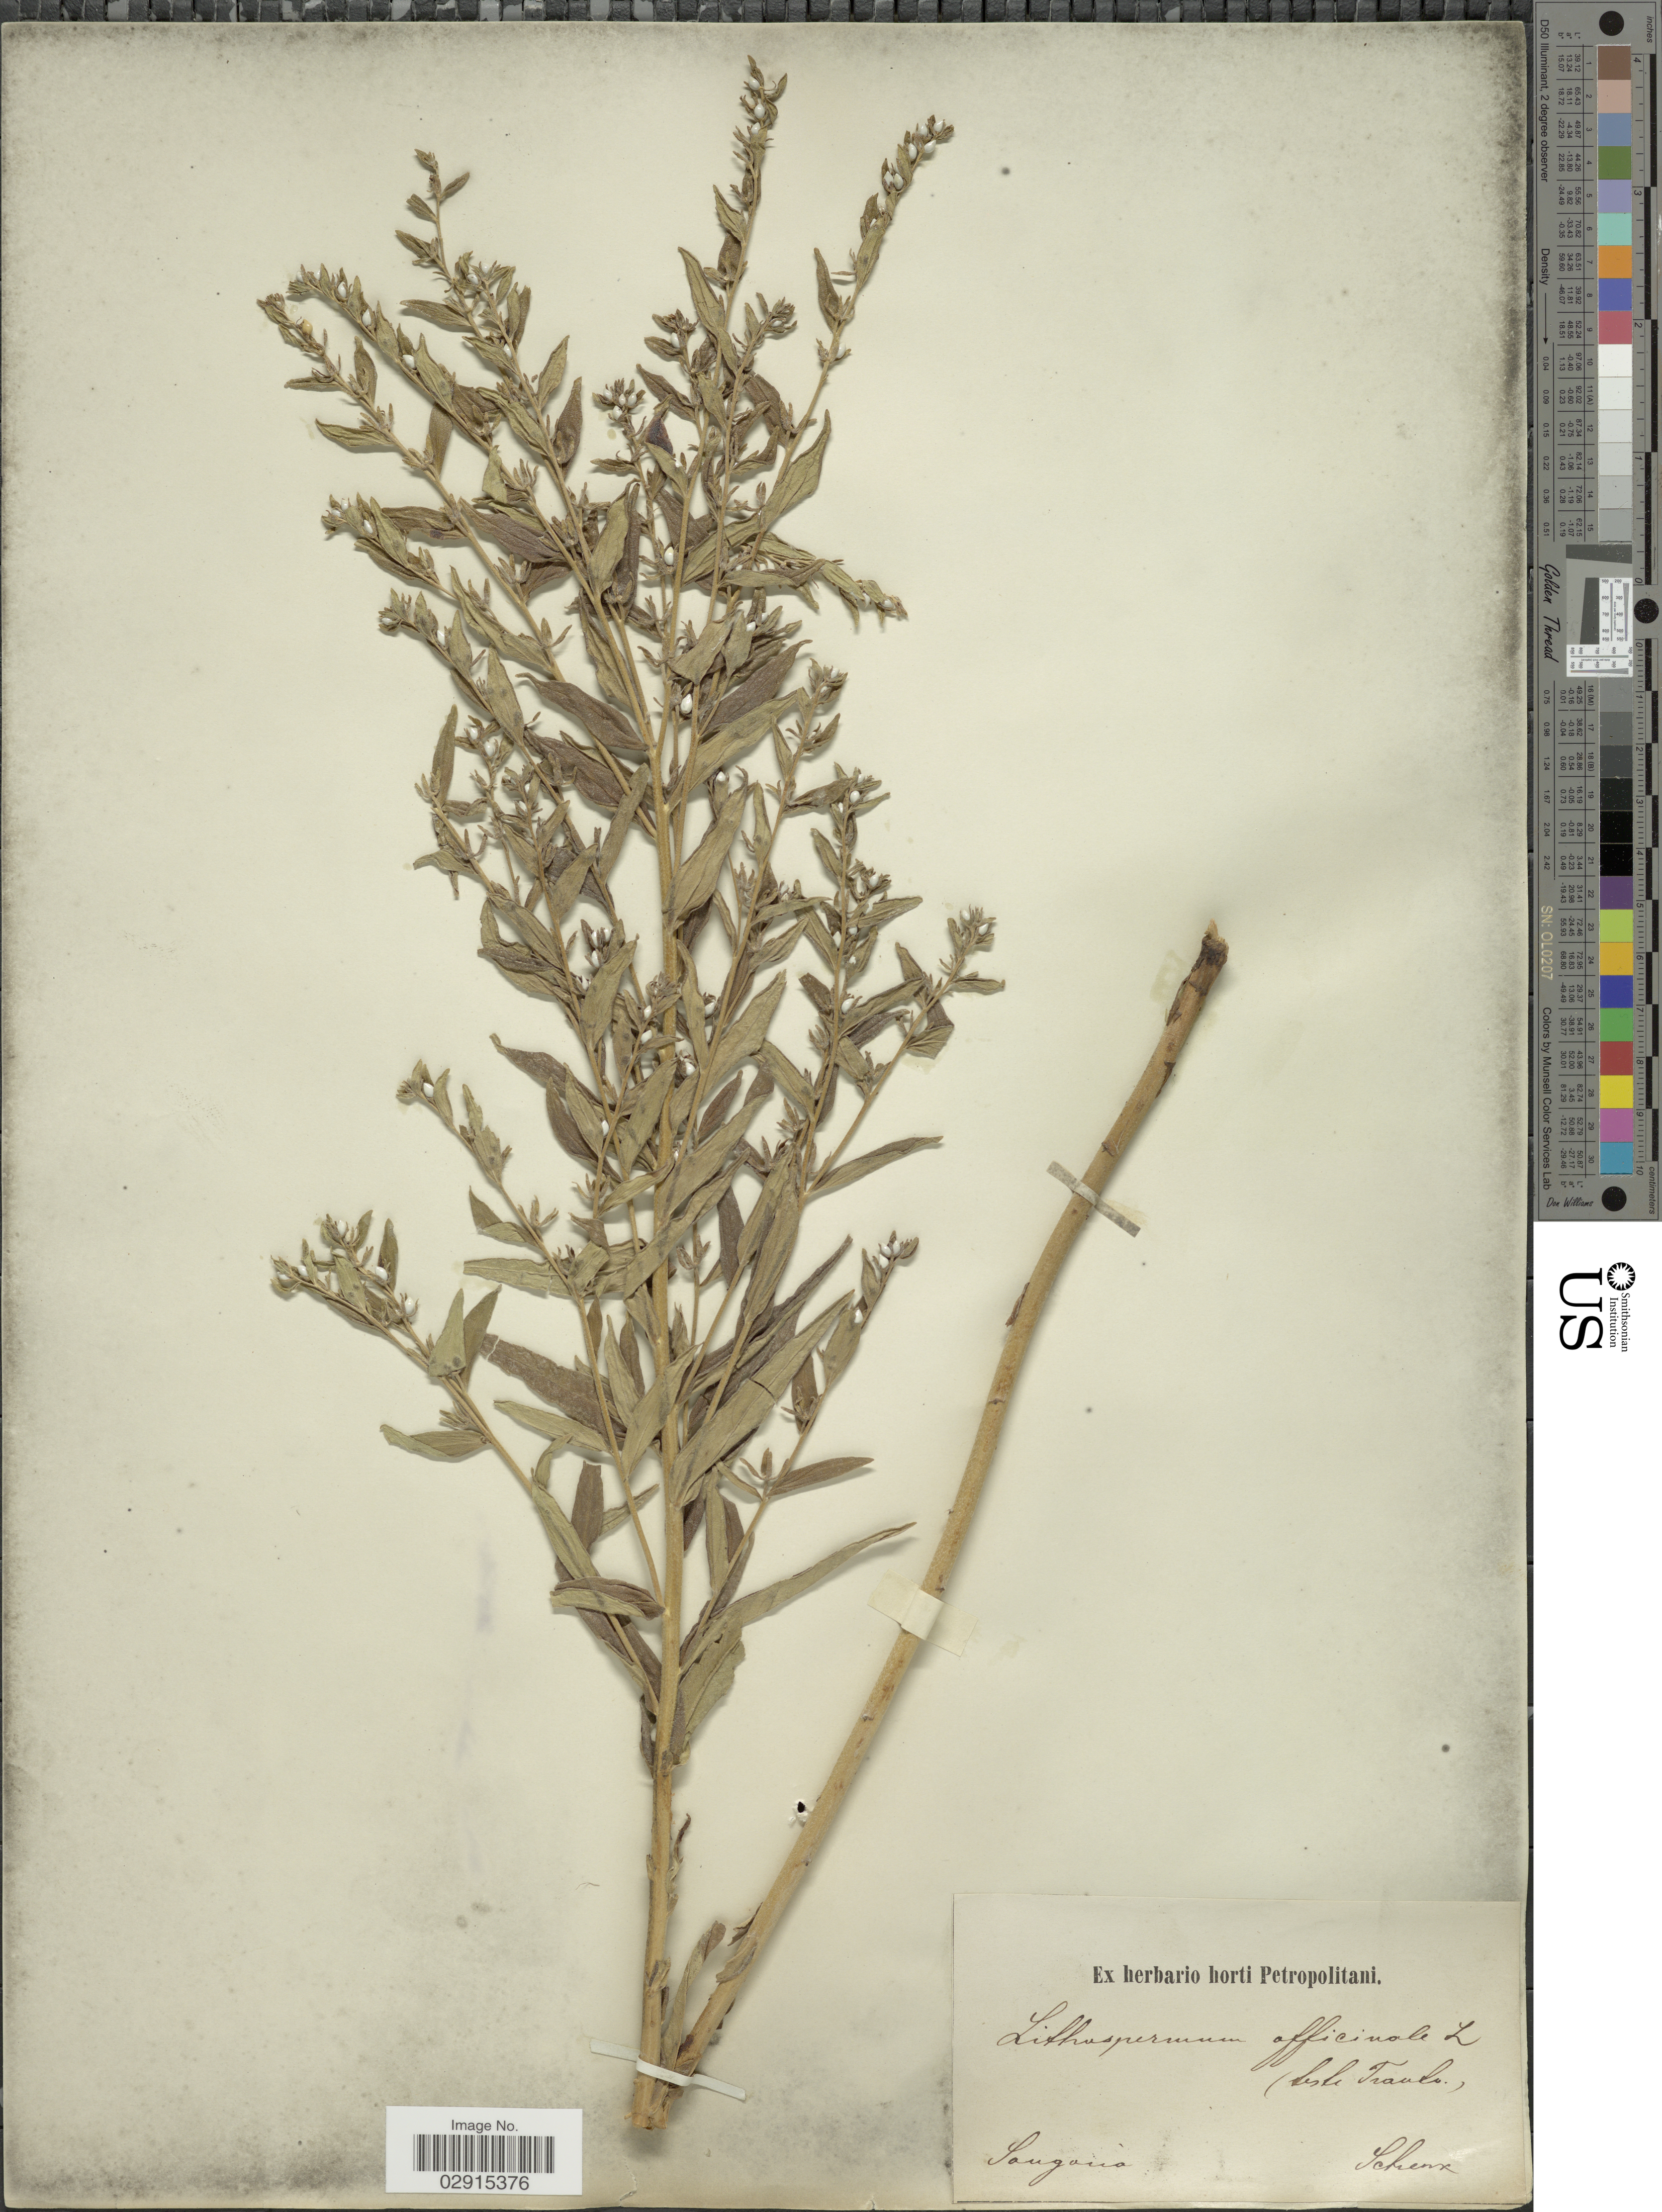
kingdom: Plantae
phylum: Tracheophyta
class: Magnoliopsida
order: Boraginales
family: Boraginaceae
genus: Lithospermum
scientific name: Lithospermum officinale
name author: L.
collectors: A.G. Schrenk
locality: Sangoria.